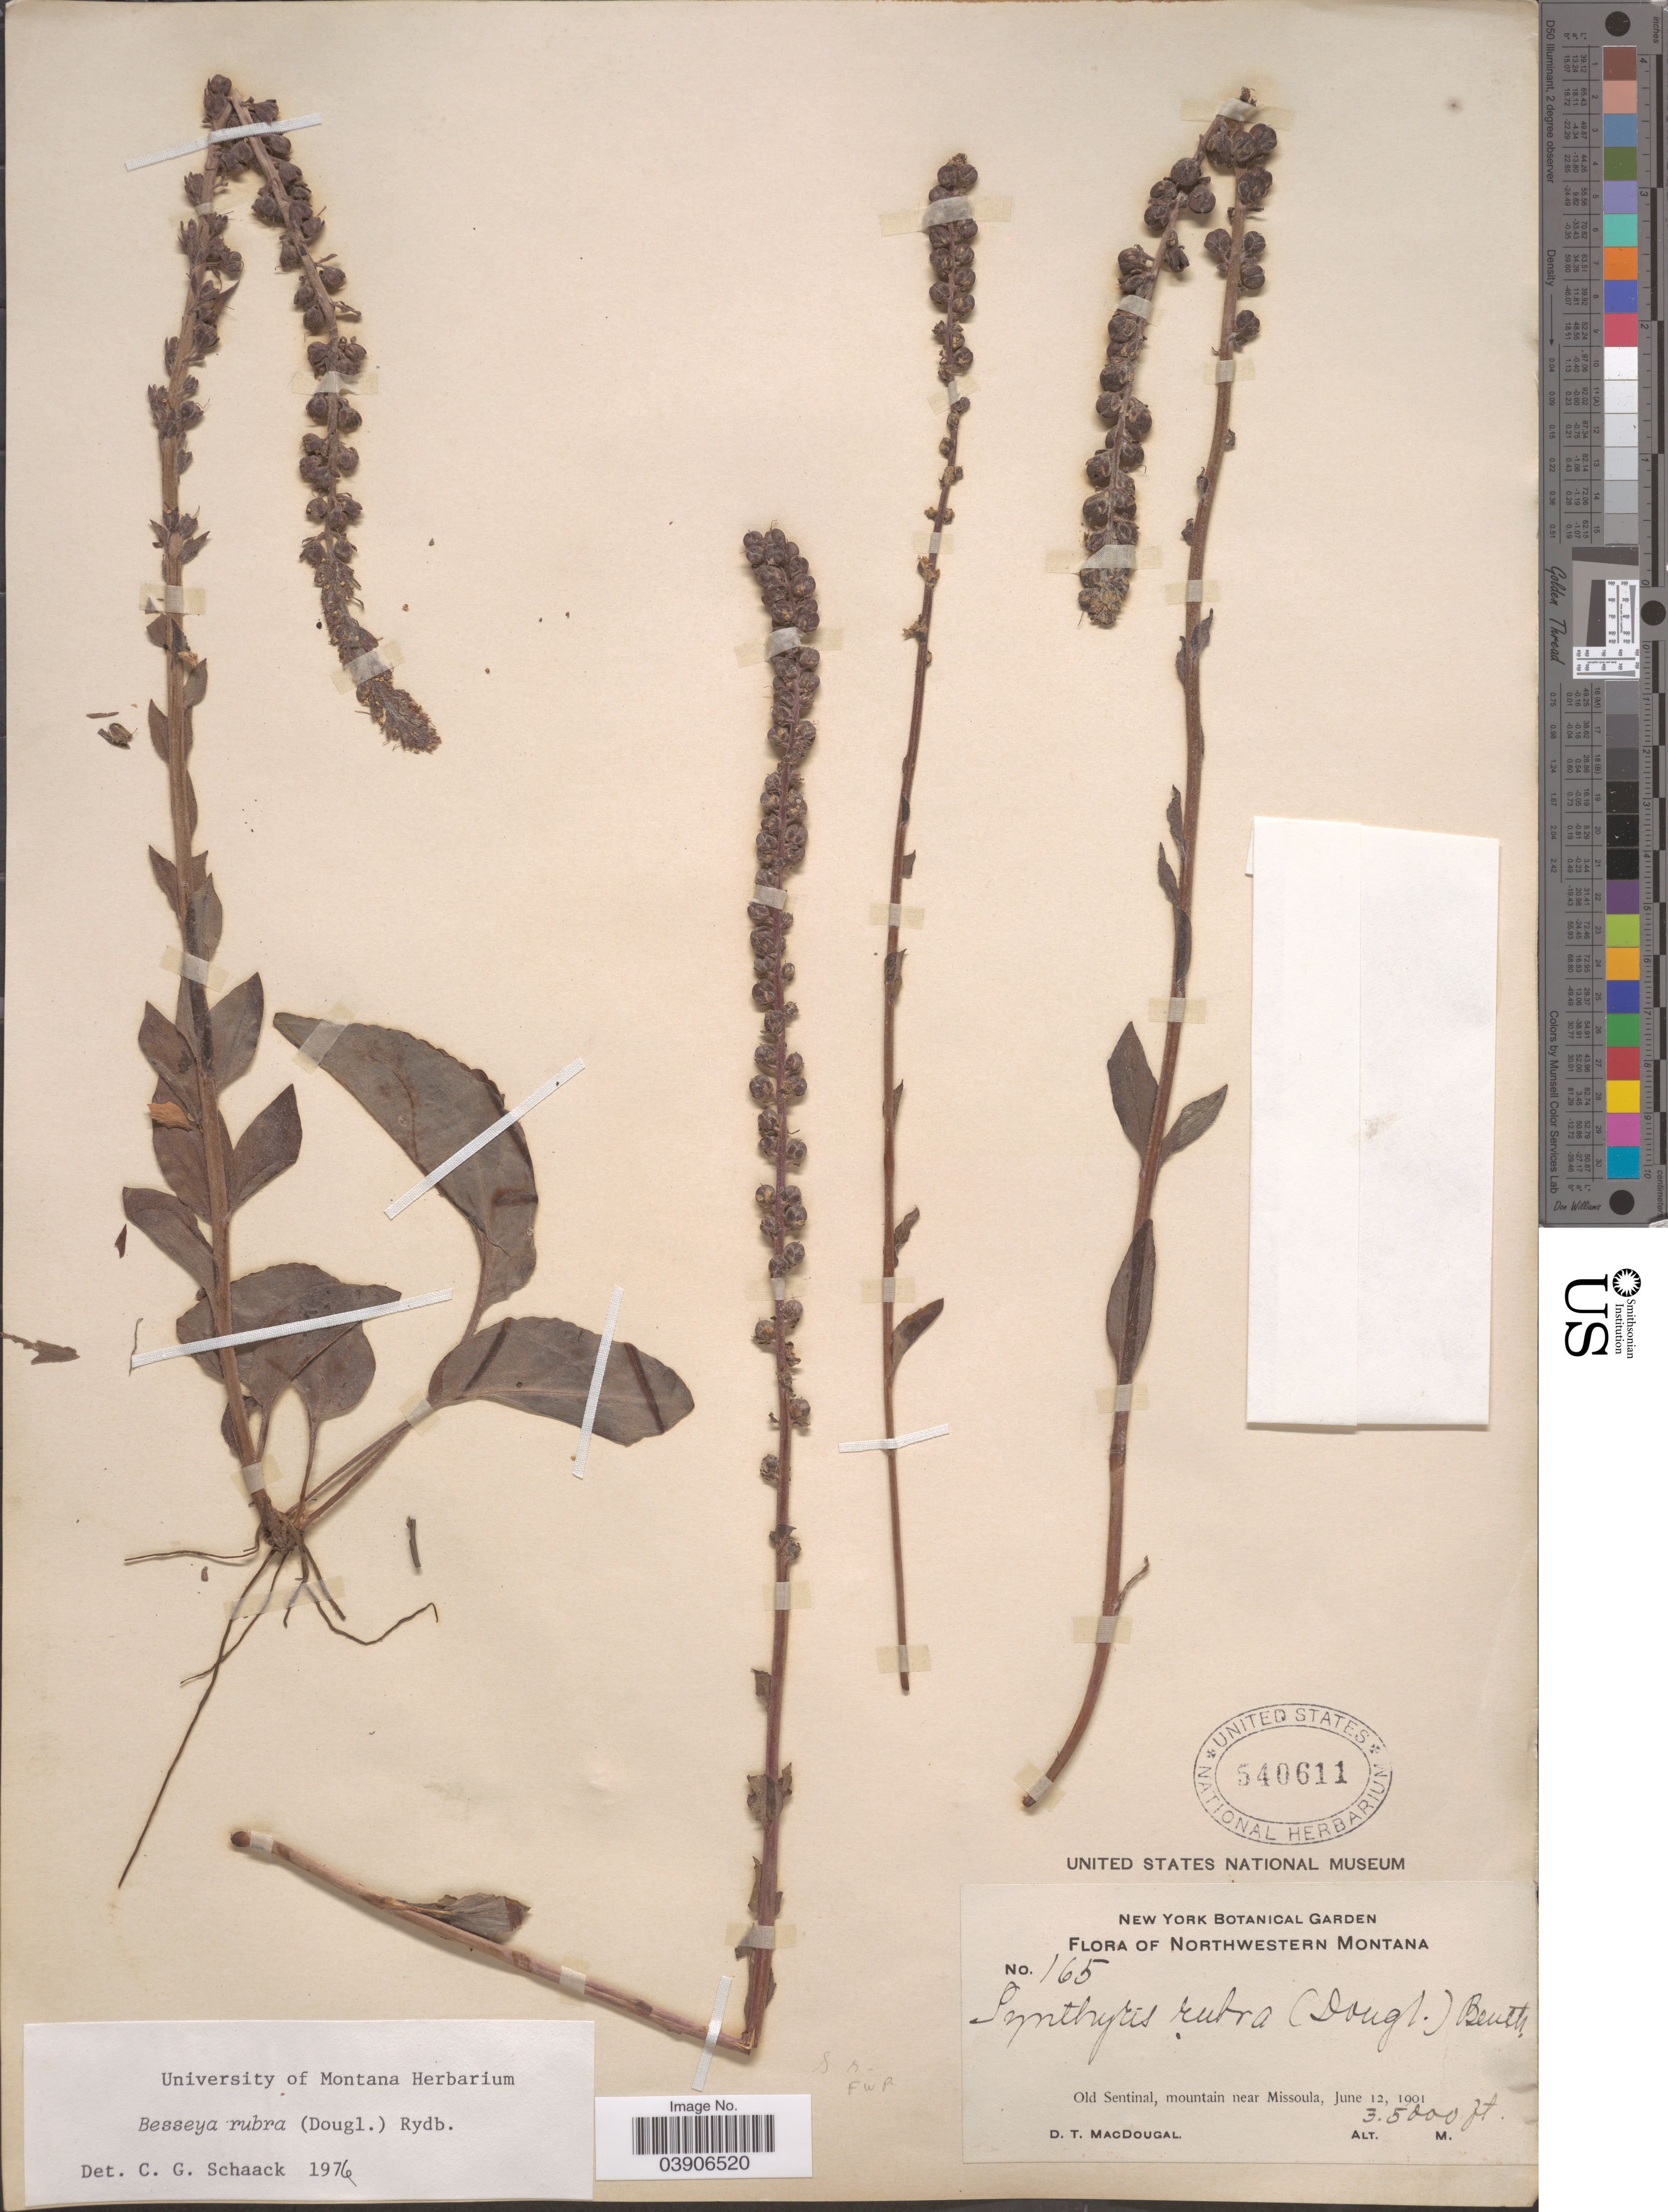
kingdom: Plantae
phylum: Tracheophyta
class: Magnoliopsida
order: Lamiales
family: Plantaginaceae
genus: Synthyris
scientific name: Synthyris rubra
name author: (Douglas ex Hook.) Benth.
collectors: D. T. MacDougal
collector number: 165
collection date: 1901-06-12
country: United States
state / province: Montana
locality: Northwestern Montana. Old Sentinal, mountain near Missoula.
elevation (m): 10668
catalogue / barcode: US 540611